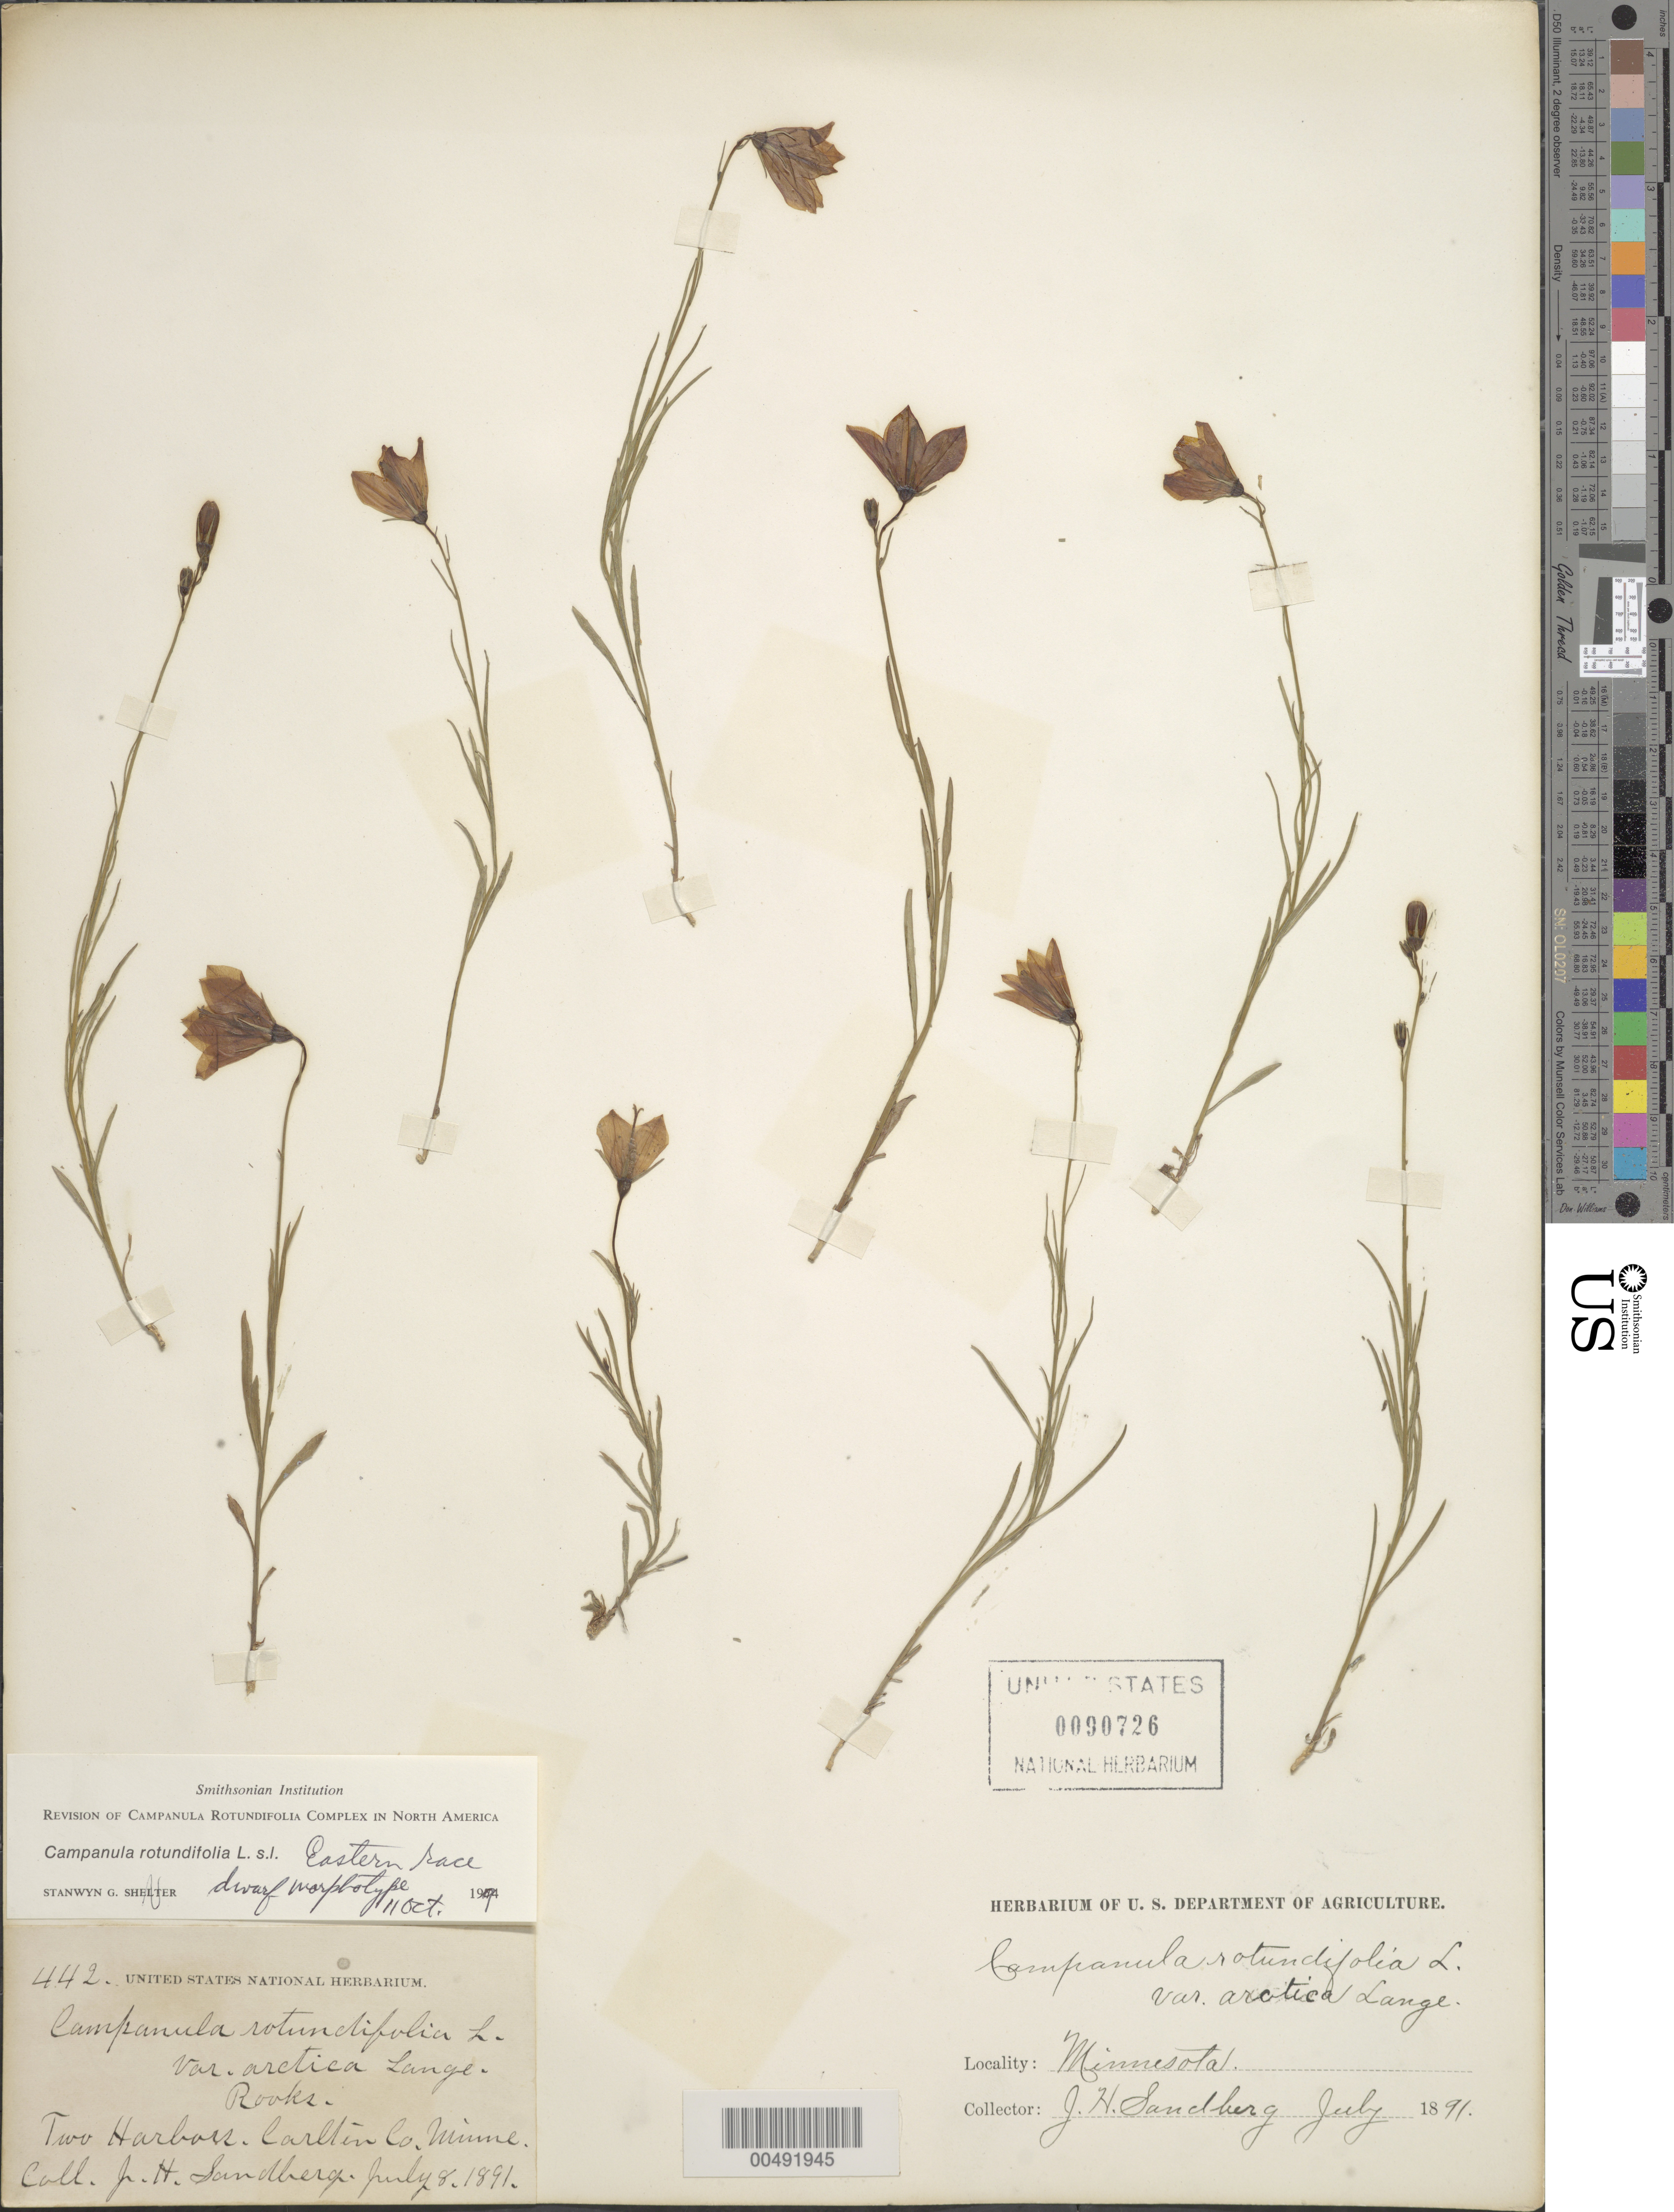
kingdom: Plantae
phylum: Tracheophyta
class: Magnoliopsida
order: Asterales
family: Campanulaceae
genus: Campanula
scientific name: Campanula rotundifolia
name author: L.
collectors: J. H. Sandberg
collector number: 442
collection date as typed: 08 Jul 1891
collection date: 1891-07-08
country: United States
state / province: Minnesota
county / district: Carlton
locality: Two Harbors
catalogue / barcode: US 90726